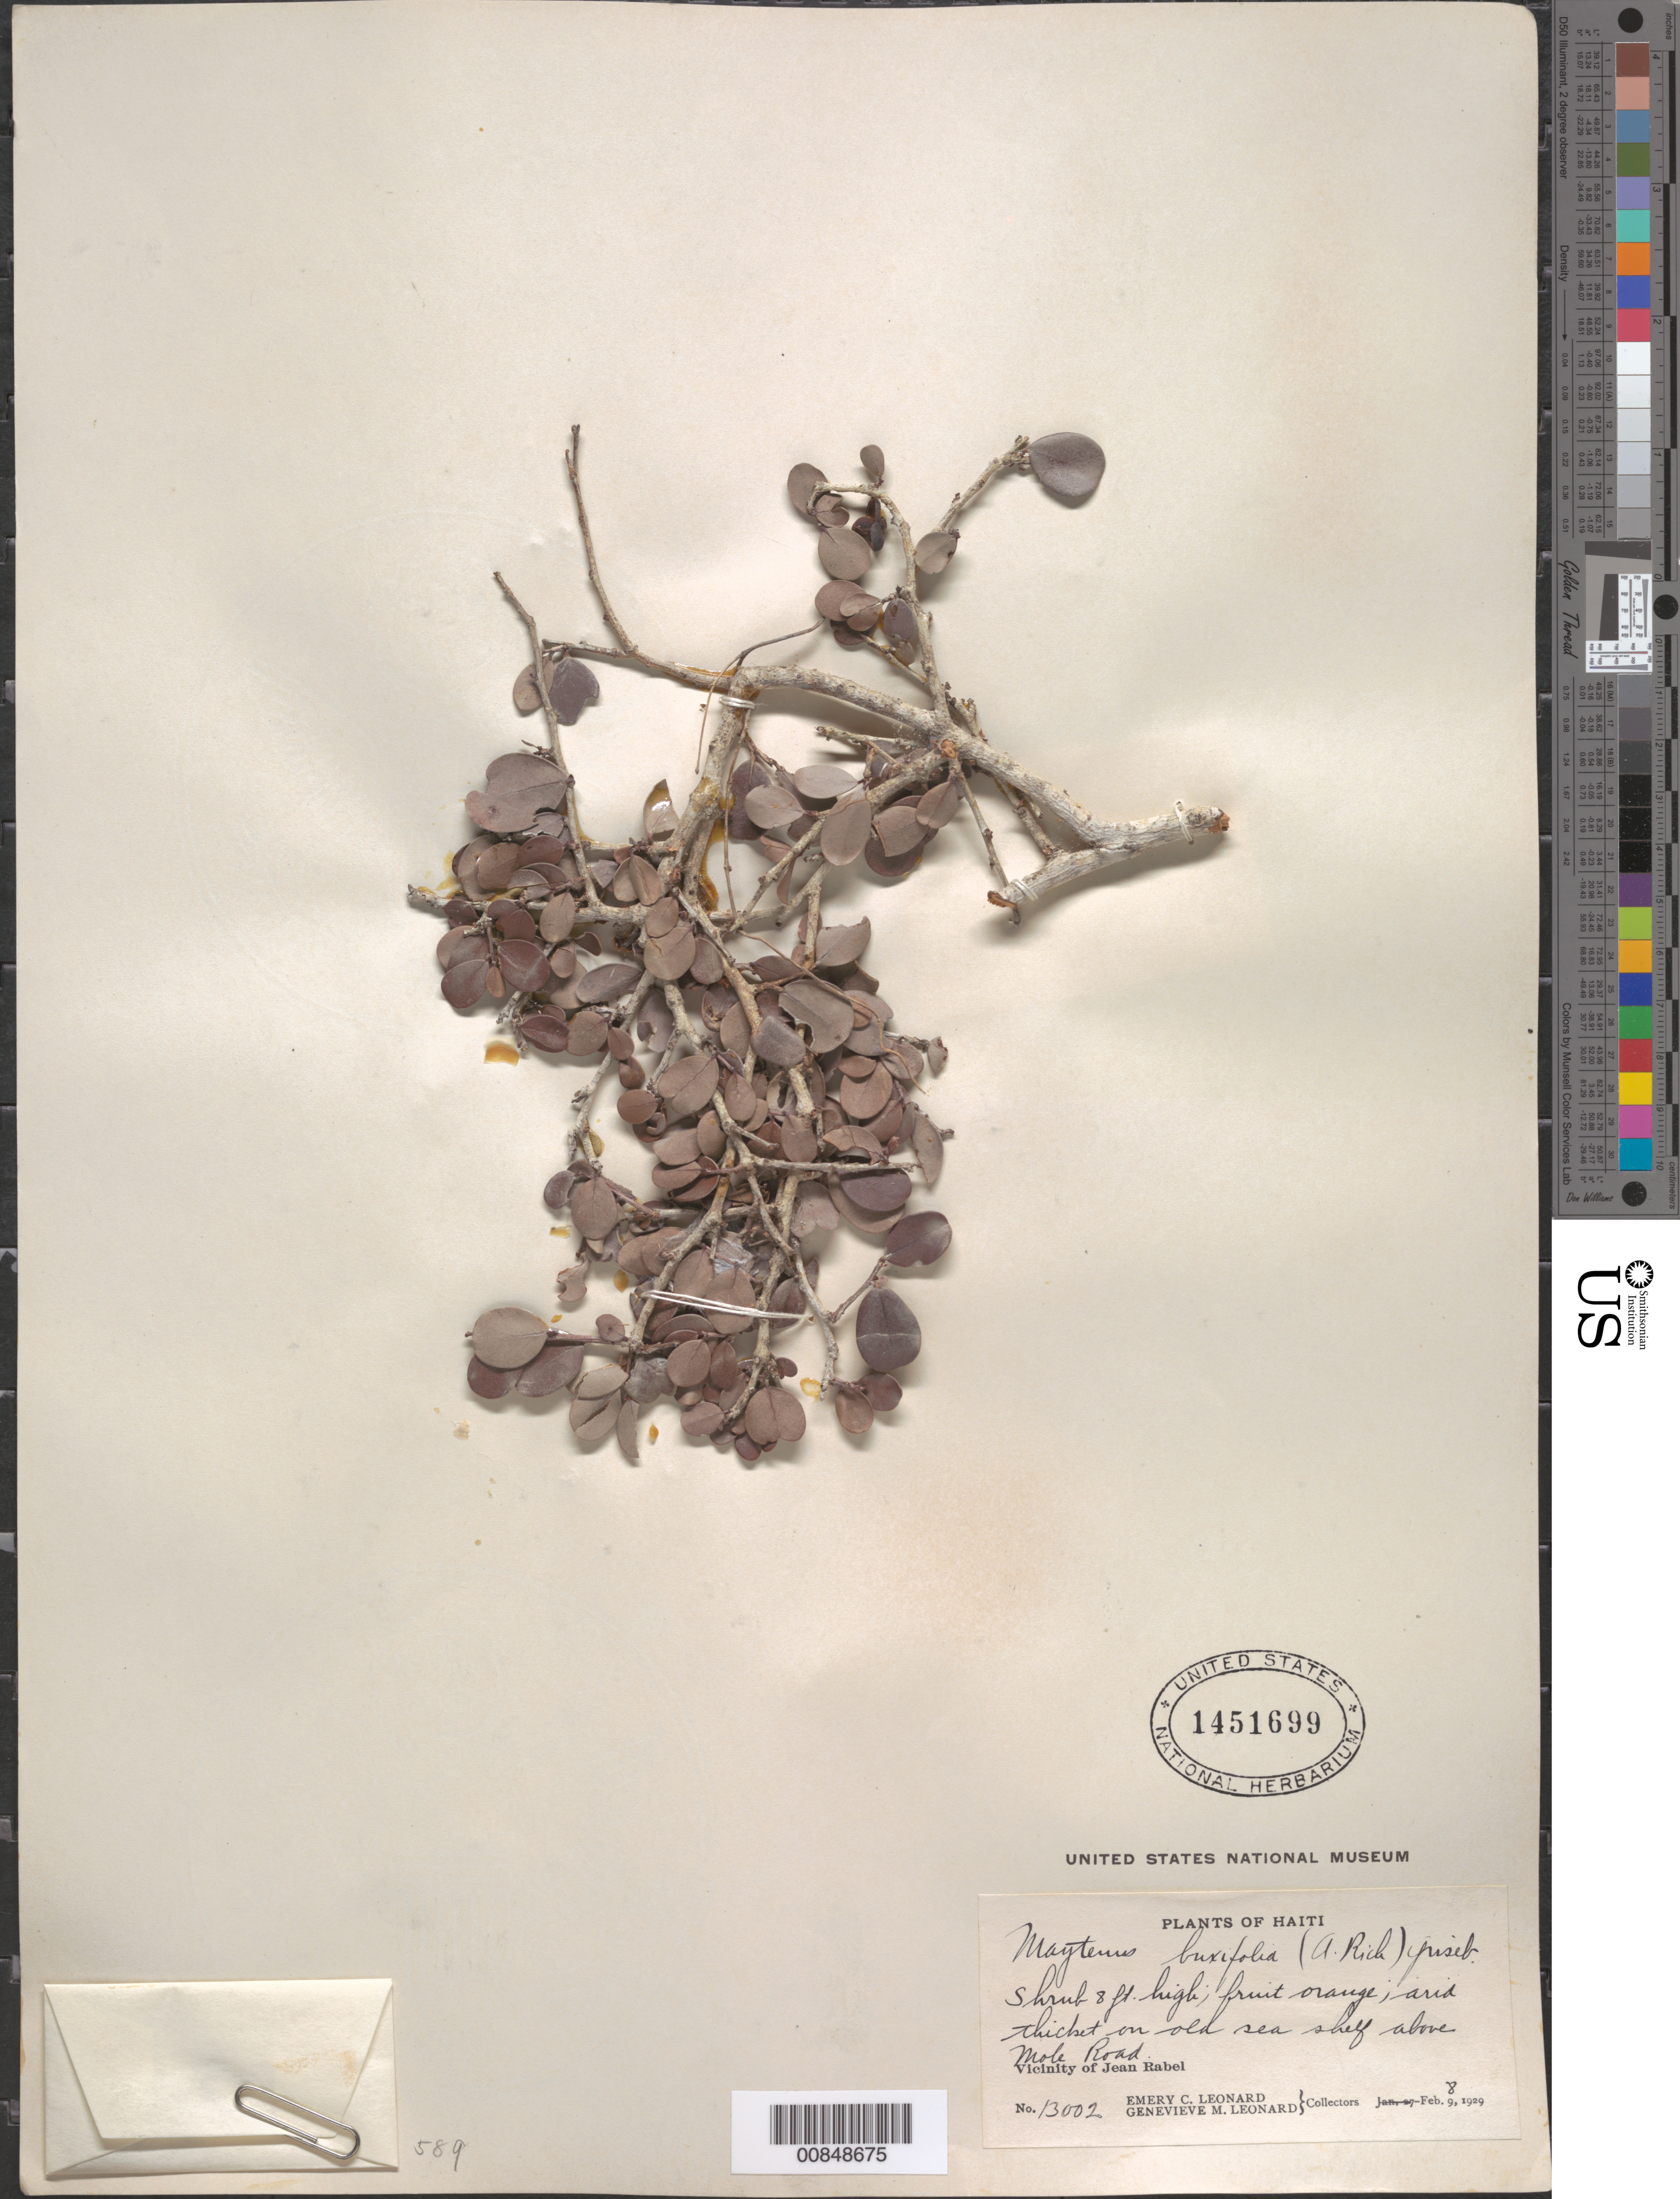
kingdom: Plantae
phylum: Tracheophyta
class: Magnoliopsida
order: Celastrales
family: Celastraceae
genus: Maytenus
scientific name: Maytenus buxifolia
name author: (A. Rich.) Griseb.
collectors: E. C. Leonard & G. M. Leonard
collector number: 13002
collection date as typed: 08 Feb 1929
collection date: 1929-02-08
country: Haiti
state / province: Nord-Ouest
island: Hispaniola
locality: Vicinity of Jean Rabel, above Mole Road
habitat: Arid thicket on old sea shelf above road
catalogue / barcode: US 1451699